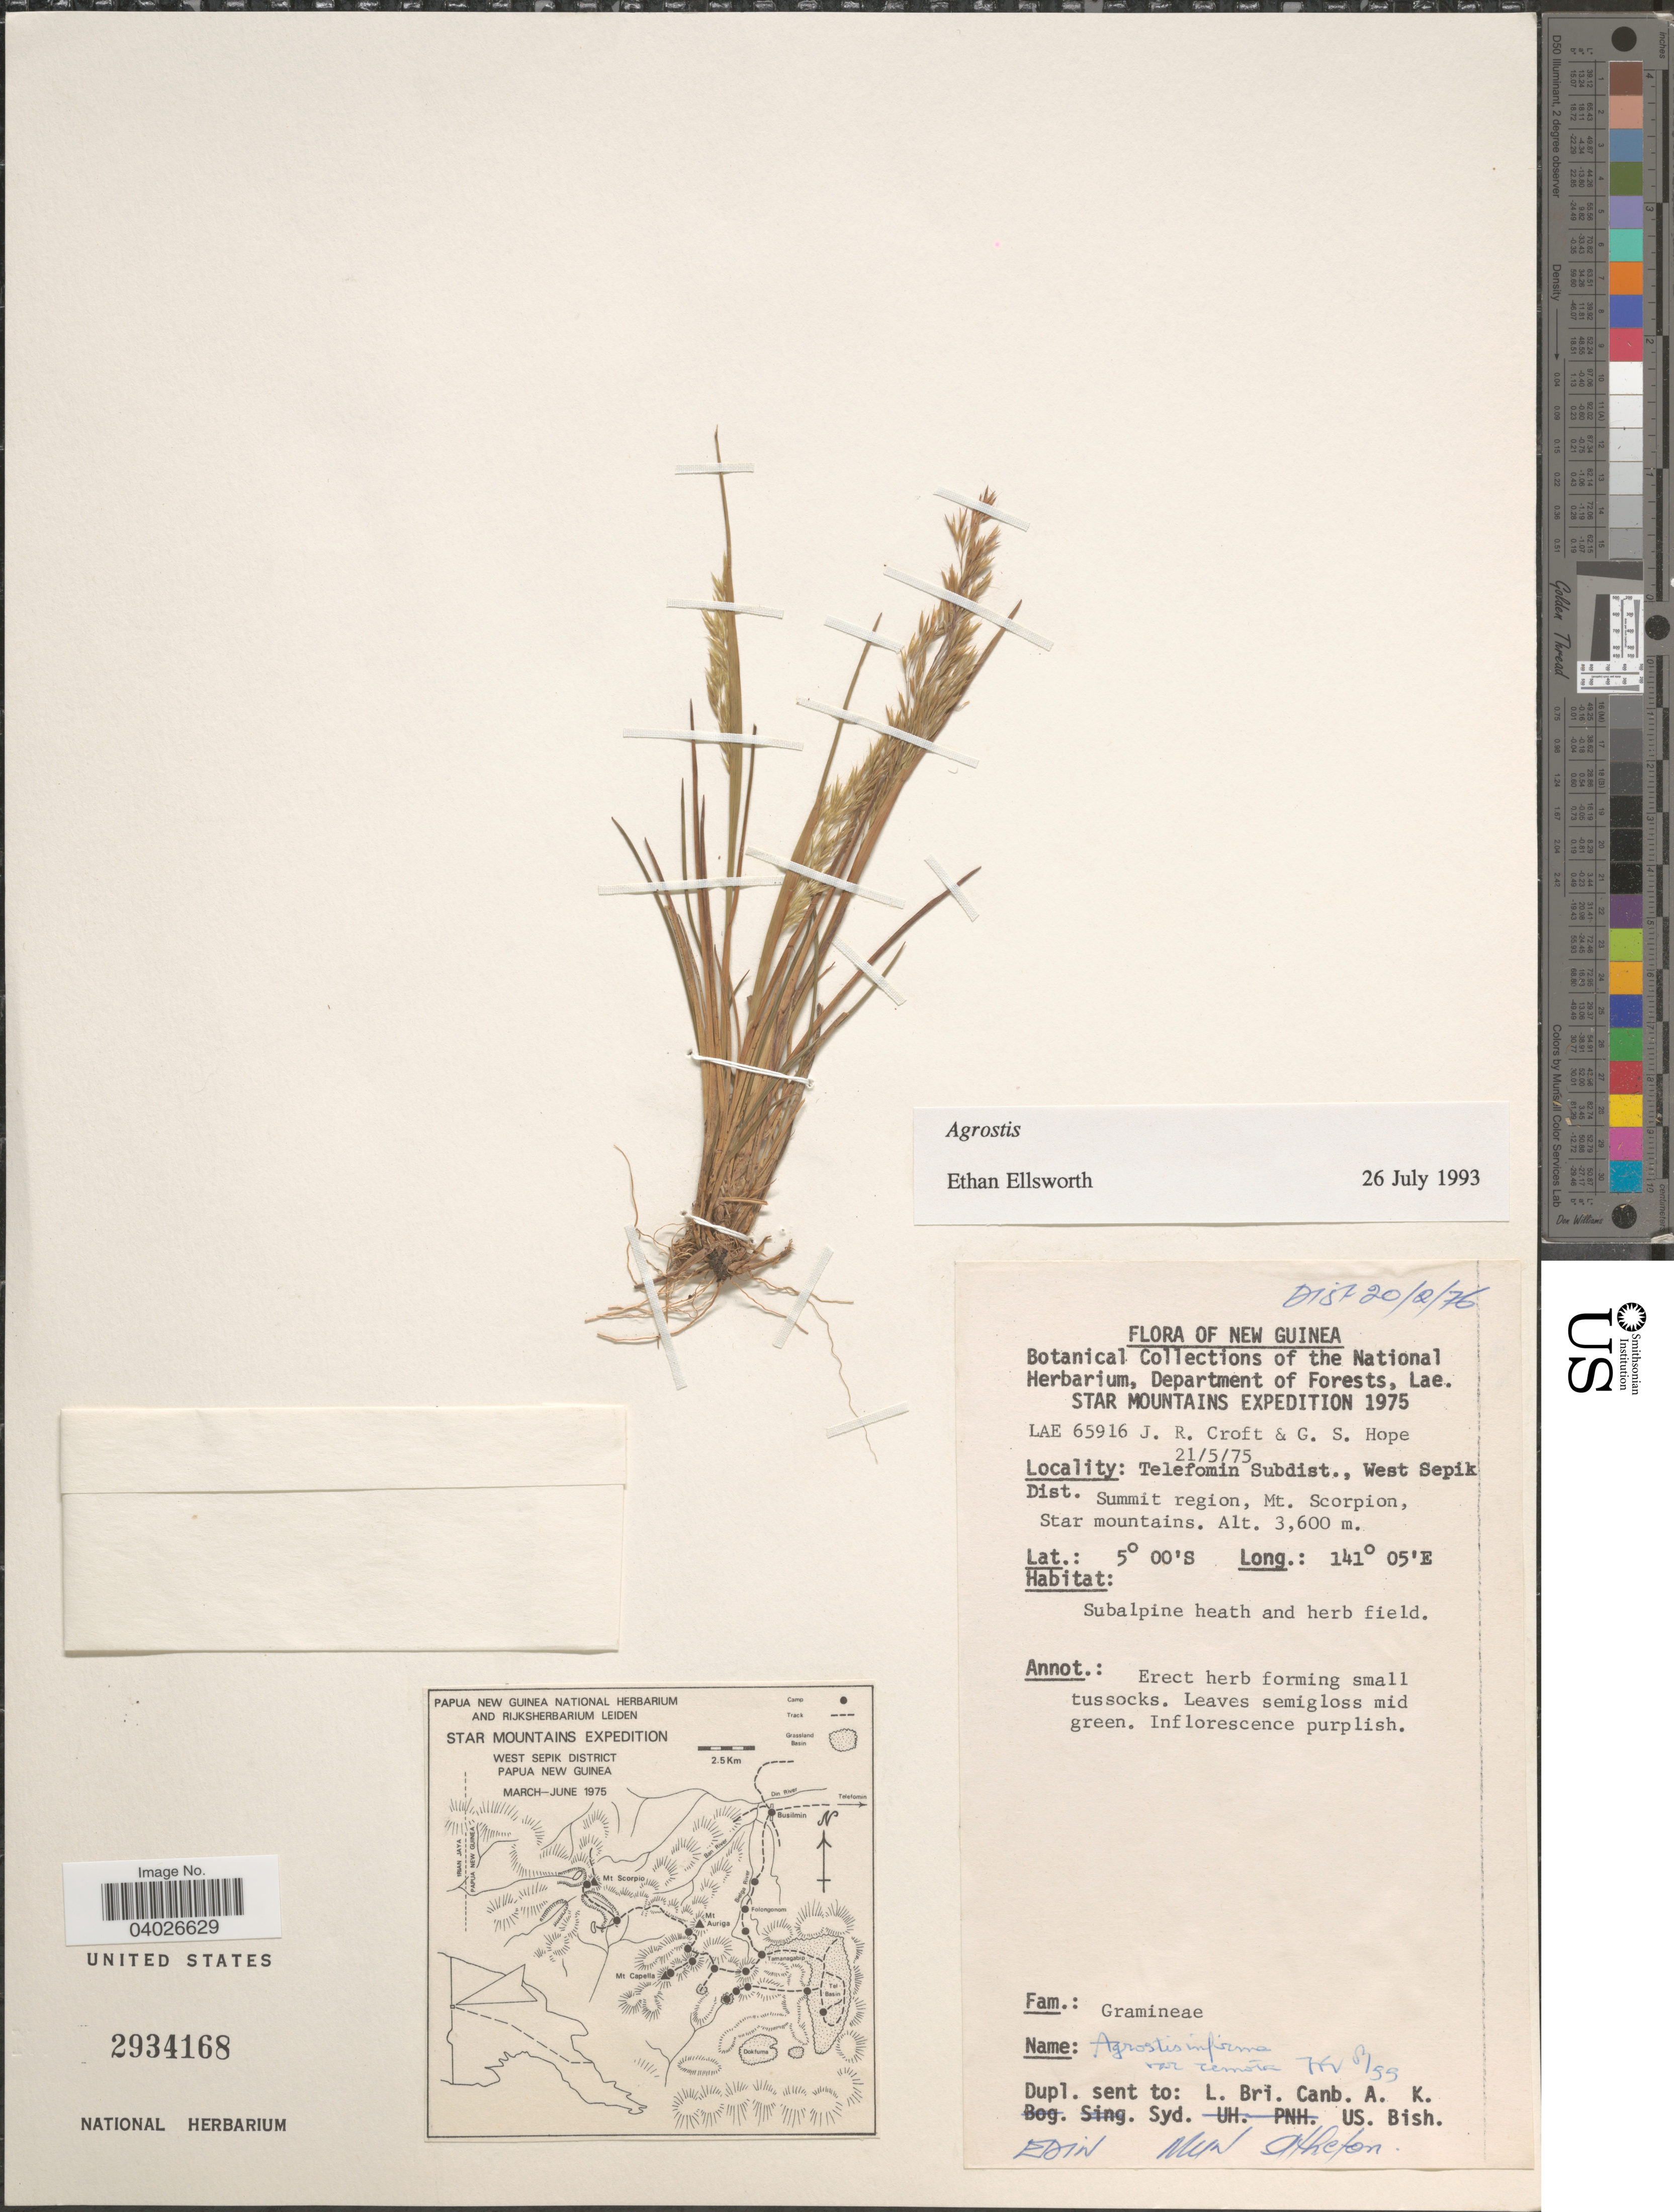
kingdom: Plantae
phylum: Tracheophyta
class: Liliopsida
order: Poales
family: Poaceae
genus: Agrostis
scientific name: Agrostis infirma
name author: Büse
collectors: J. R. Croft & G. Hope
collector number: LAE65916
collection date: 1975-05-21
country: Papua New Guinea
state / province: Sandaun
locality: New Guinea. Telefomin Subdist., West Sepik Dist. Summit region, Mt. Scorpion, Star mountains.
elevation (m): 3600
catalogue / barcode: US 2934168